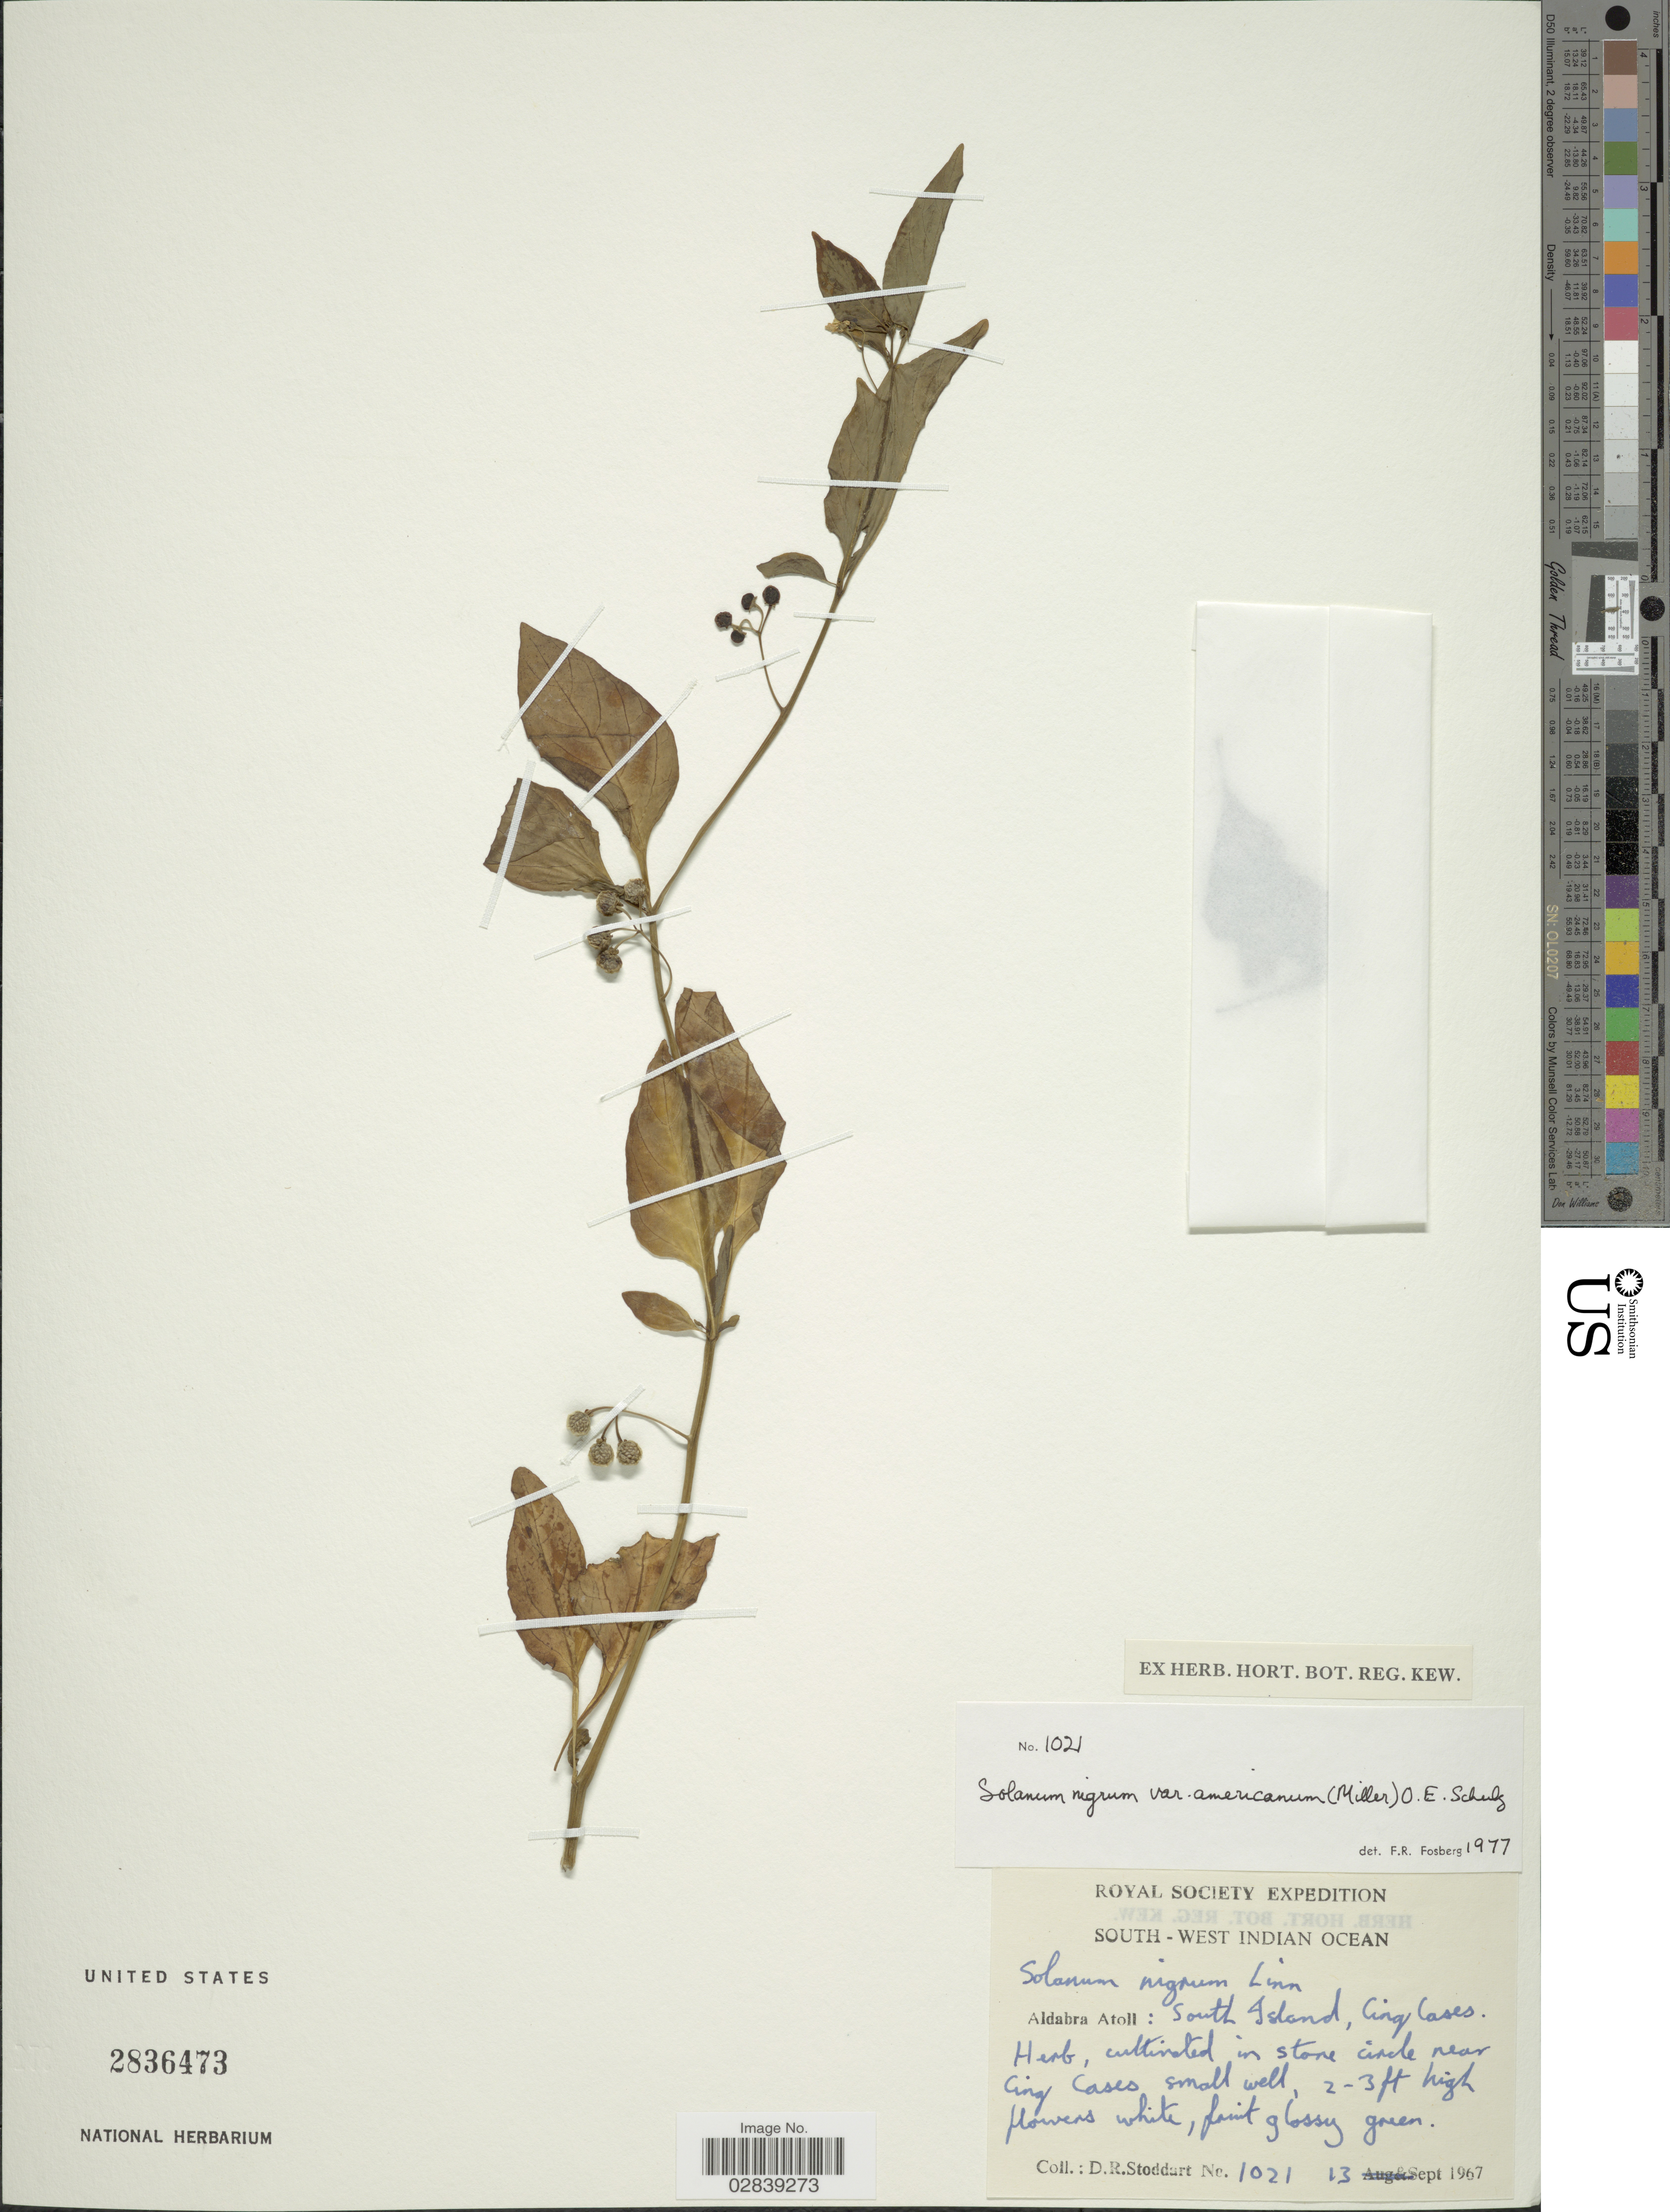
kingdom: Plantae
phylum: Tracheophyta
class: Magnoliopsida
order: Solanales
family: Solanaceae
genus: Solanum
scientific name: Solanum nigrum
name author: L.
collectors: D. R. Stoddart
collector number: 1021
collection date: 1967-09-13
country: Seychelles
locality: South-West Indian Ocean, Aldabra Atoll: South Island, Cinq Cases.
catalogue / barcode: US 2836473